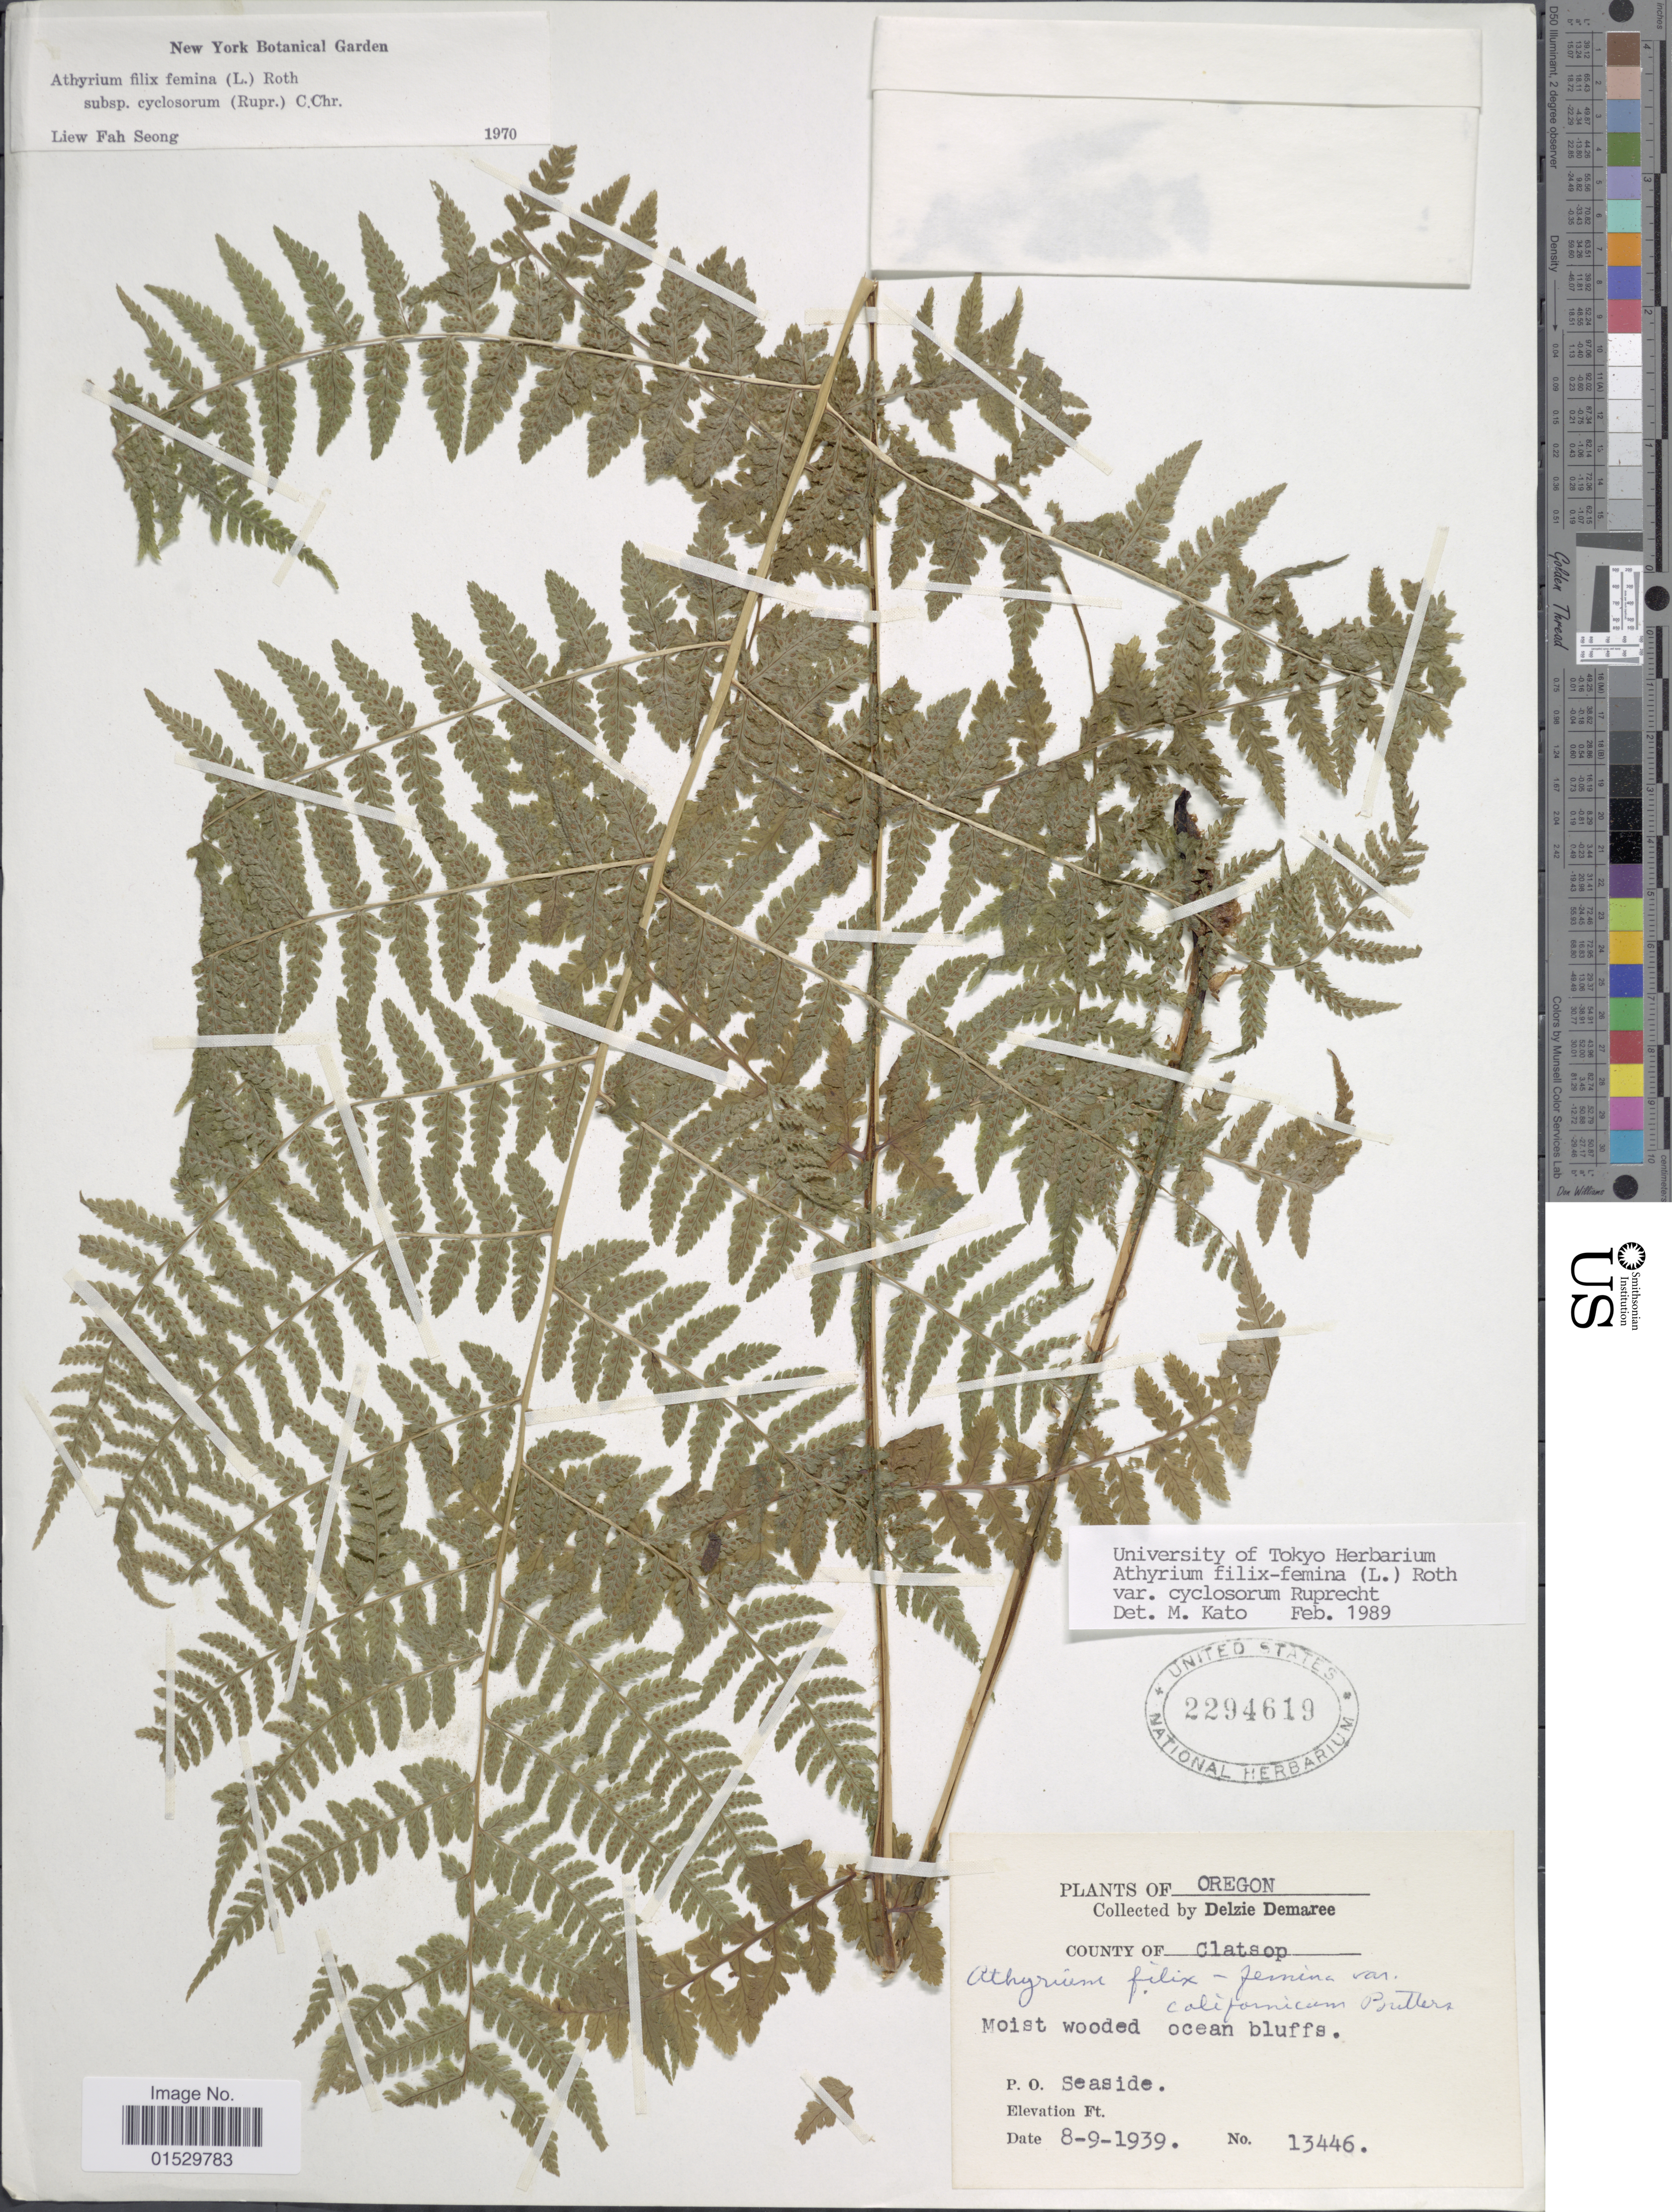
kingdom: Plantae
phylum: Tracheophyta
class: Polypodiopsida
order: Polypodiales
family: Athyriaceae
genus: Athyrium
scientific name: Athyrium filix-femina subsp. cyclosorum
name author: (Rupr.) C. Chr.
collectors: D. Demaree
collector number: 13446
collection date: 1939-08-09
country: United States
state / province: Oregon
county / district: Clatsop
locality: County Clatsop, moist wooded ocean bluffs, P.O. Seaside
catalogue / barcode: US 2294619